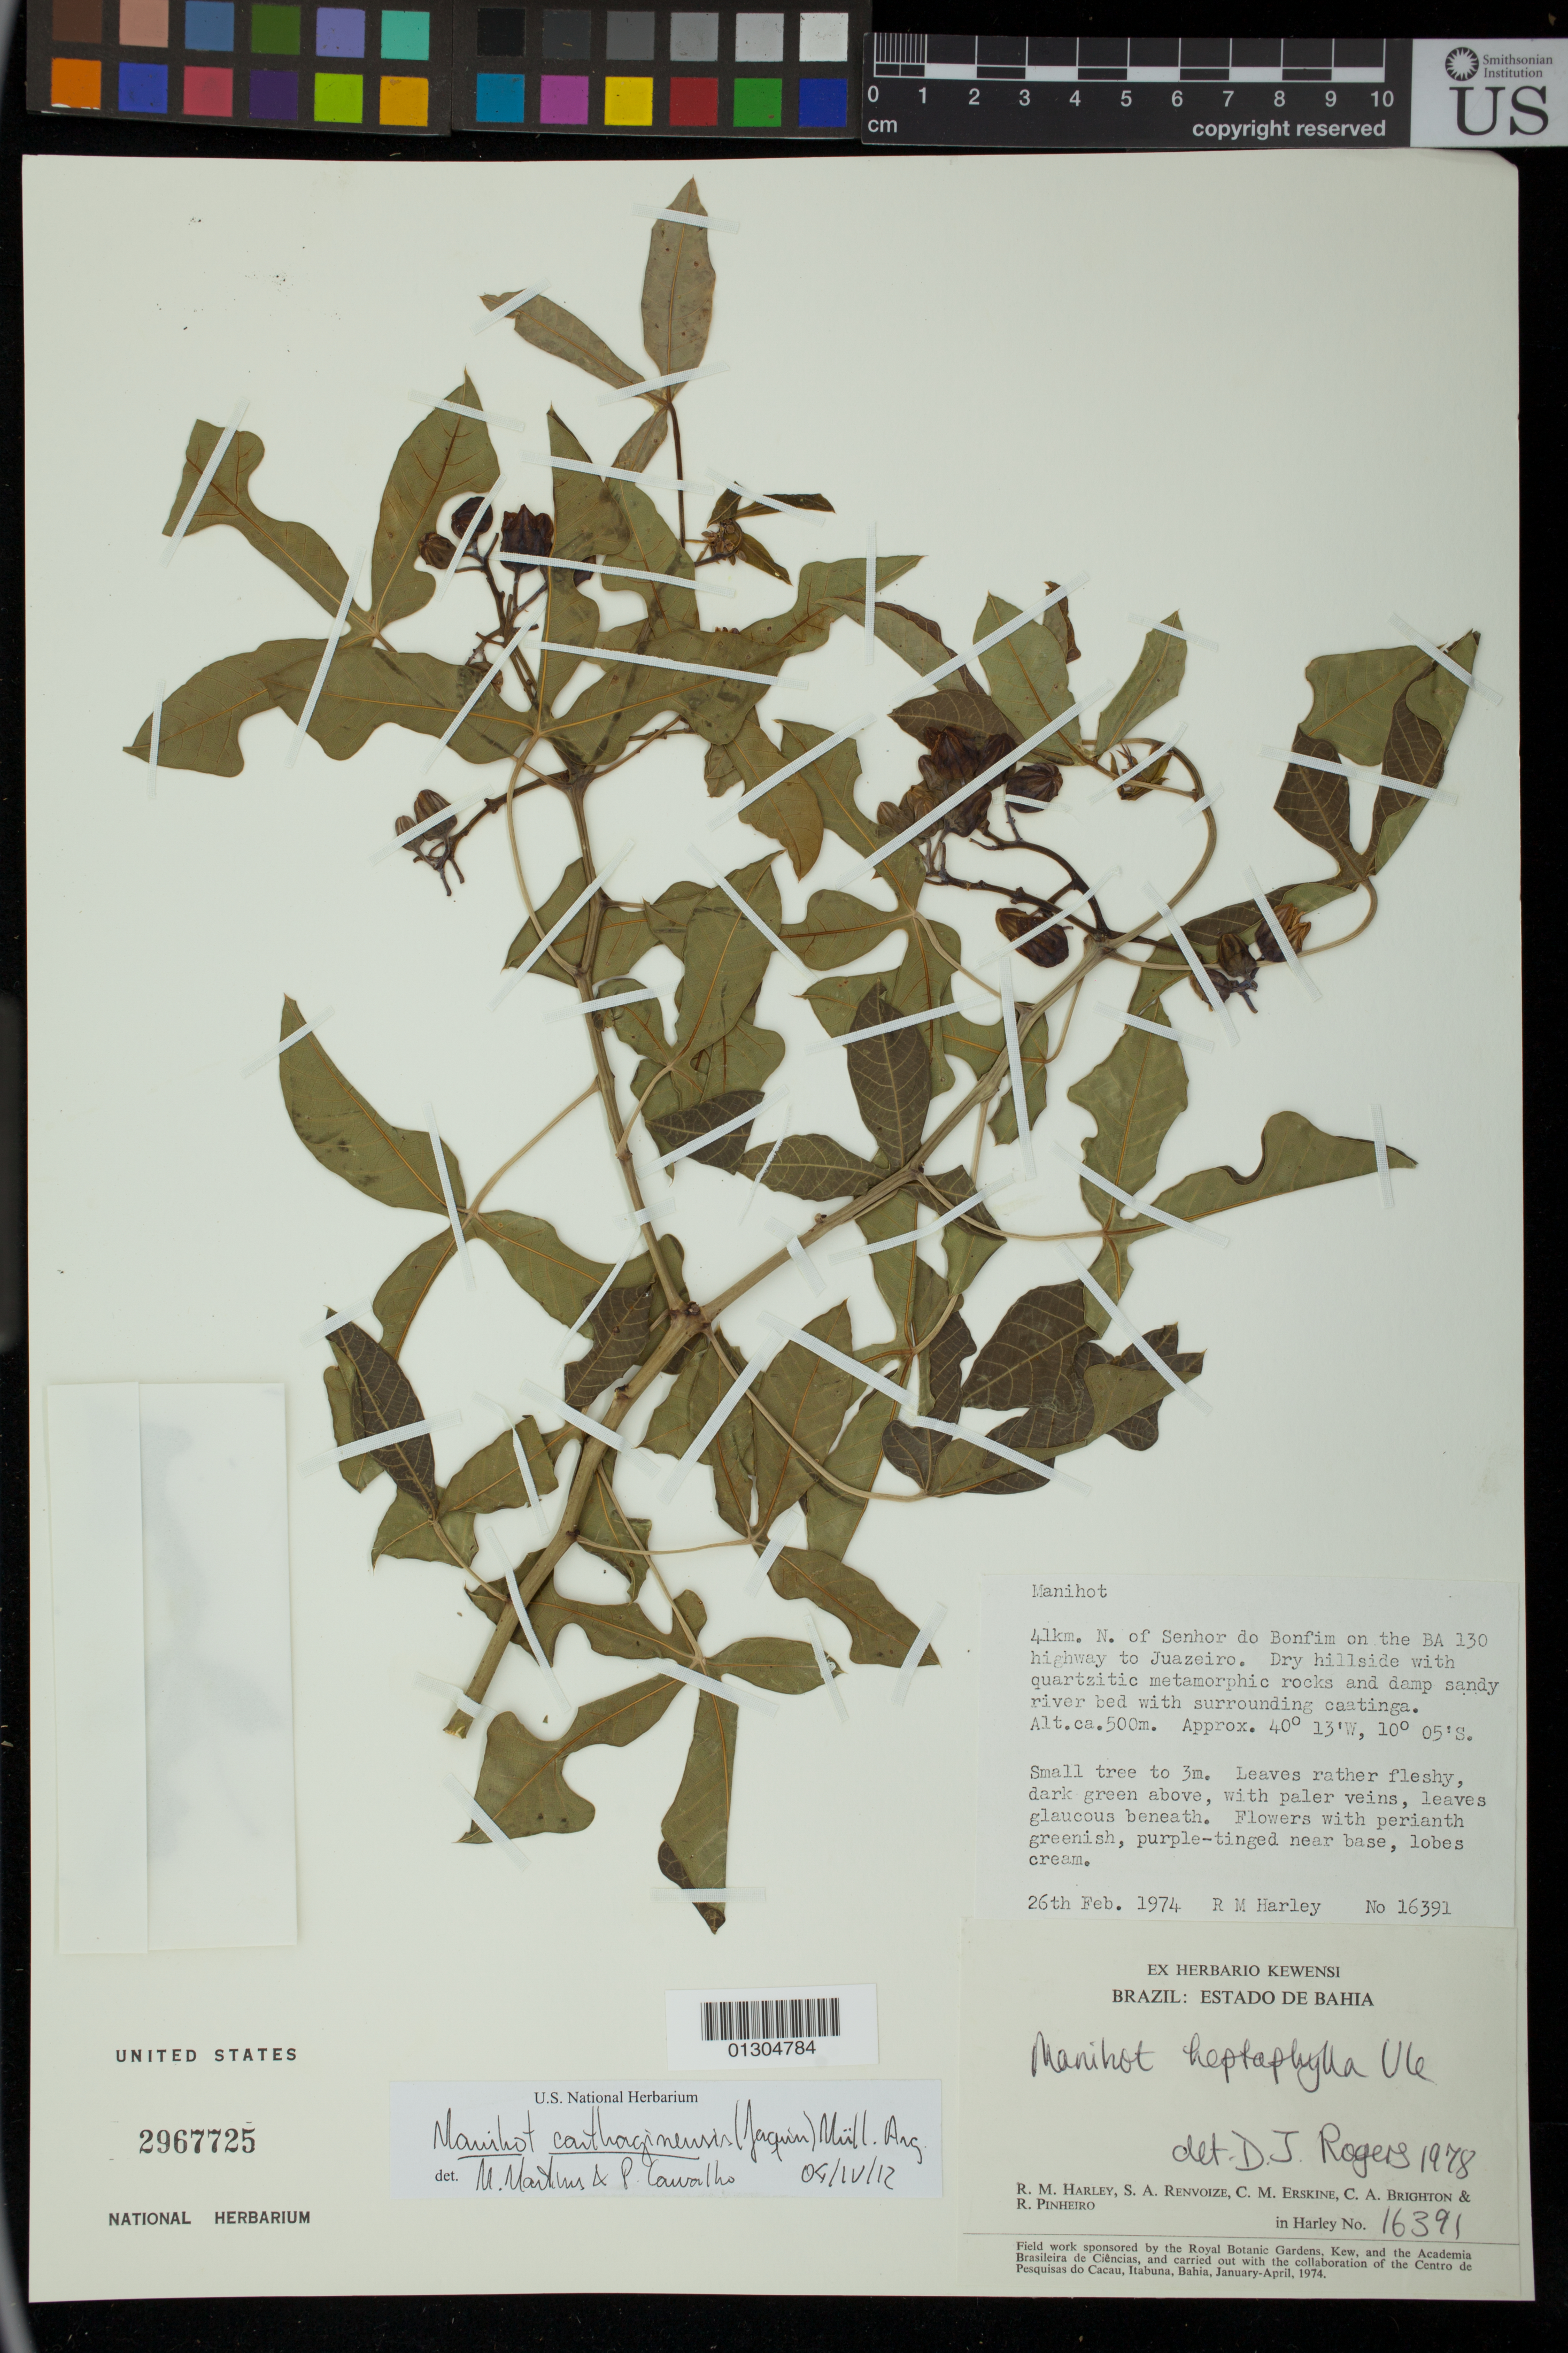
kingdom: Plantae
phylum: Tracheophyta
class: Magnoliopsida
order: Malpighiales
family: Euphorbiaceae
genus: Manihot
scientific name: Manihot carthagenensis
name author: (Jacq.) Müll. Arg.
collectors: R. M. Harley, S. A. Renvoize, C. Erskine, C. Brighton & R. Pinheiro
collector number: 16391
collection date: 1974-02-26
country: Brazil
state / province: Bahia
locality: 41 km. N. of Senhor do Bonfim on the BA 130 highway to Juazeiro.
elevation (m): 500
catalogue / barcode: US 2967725